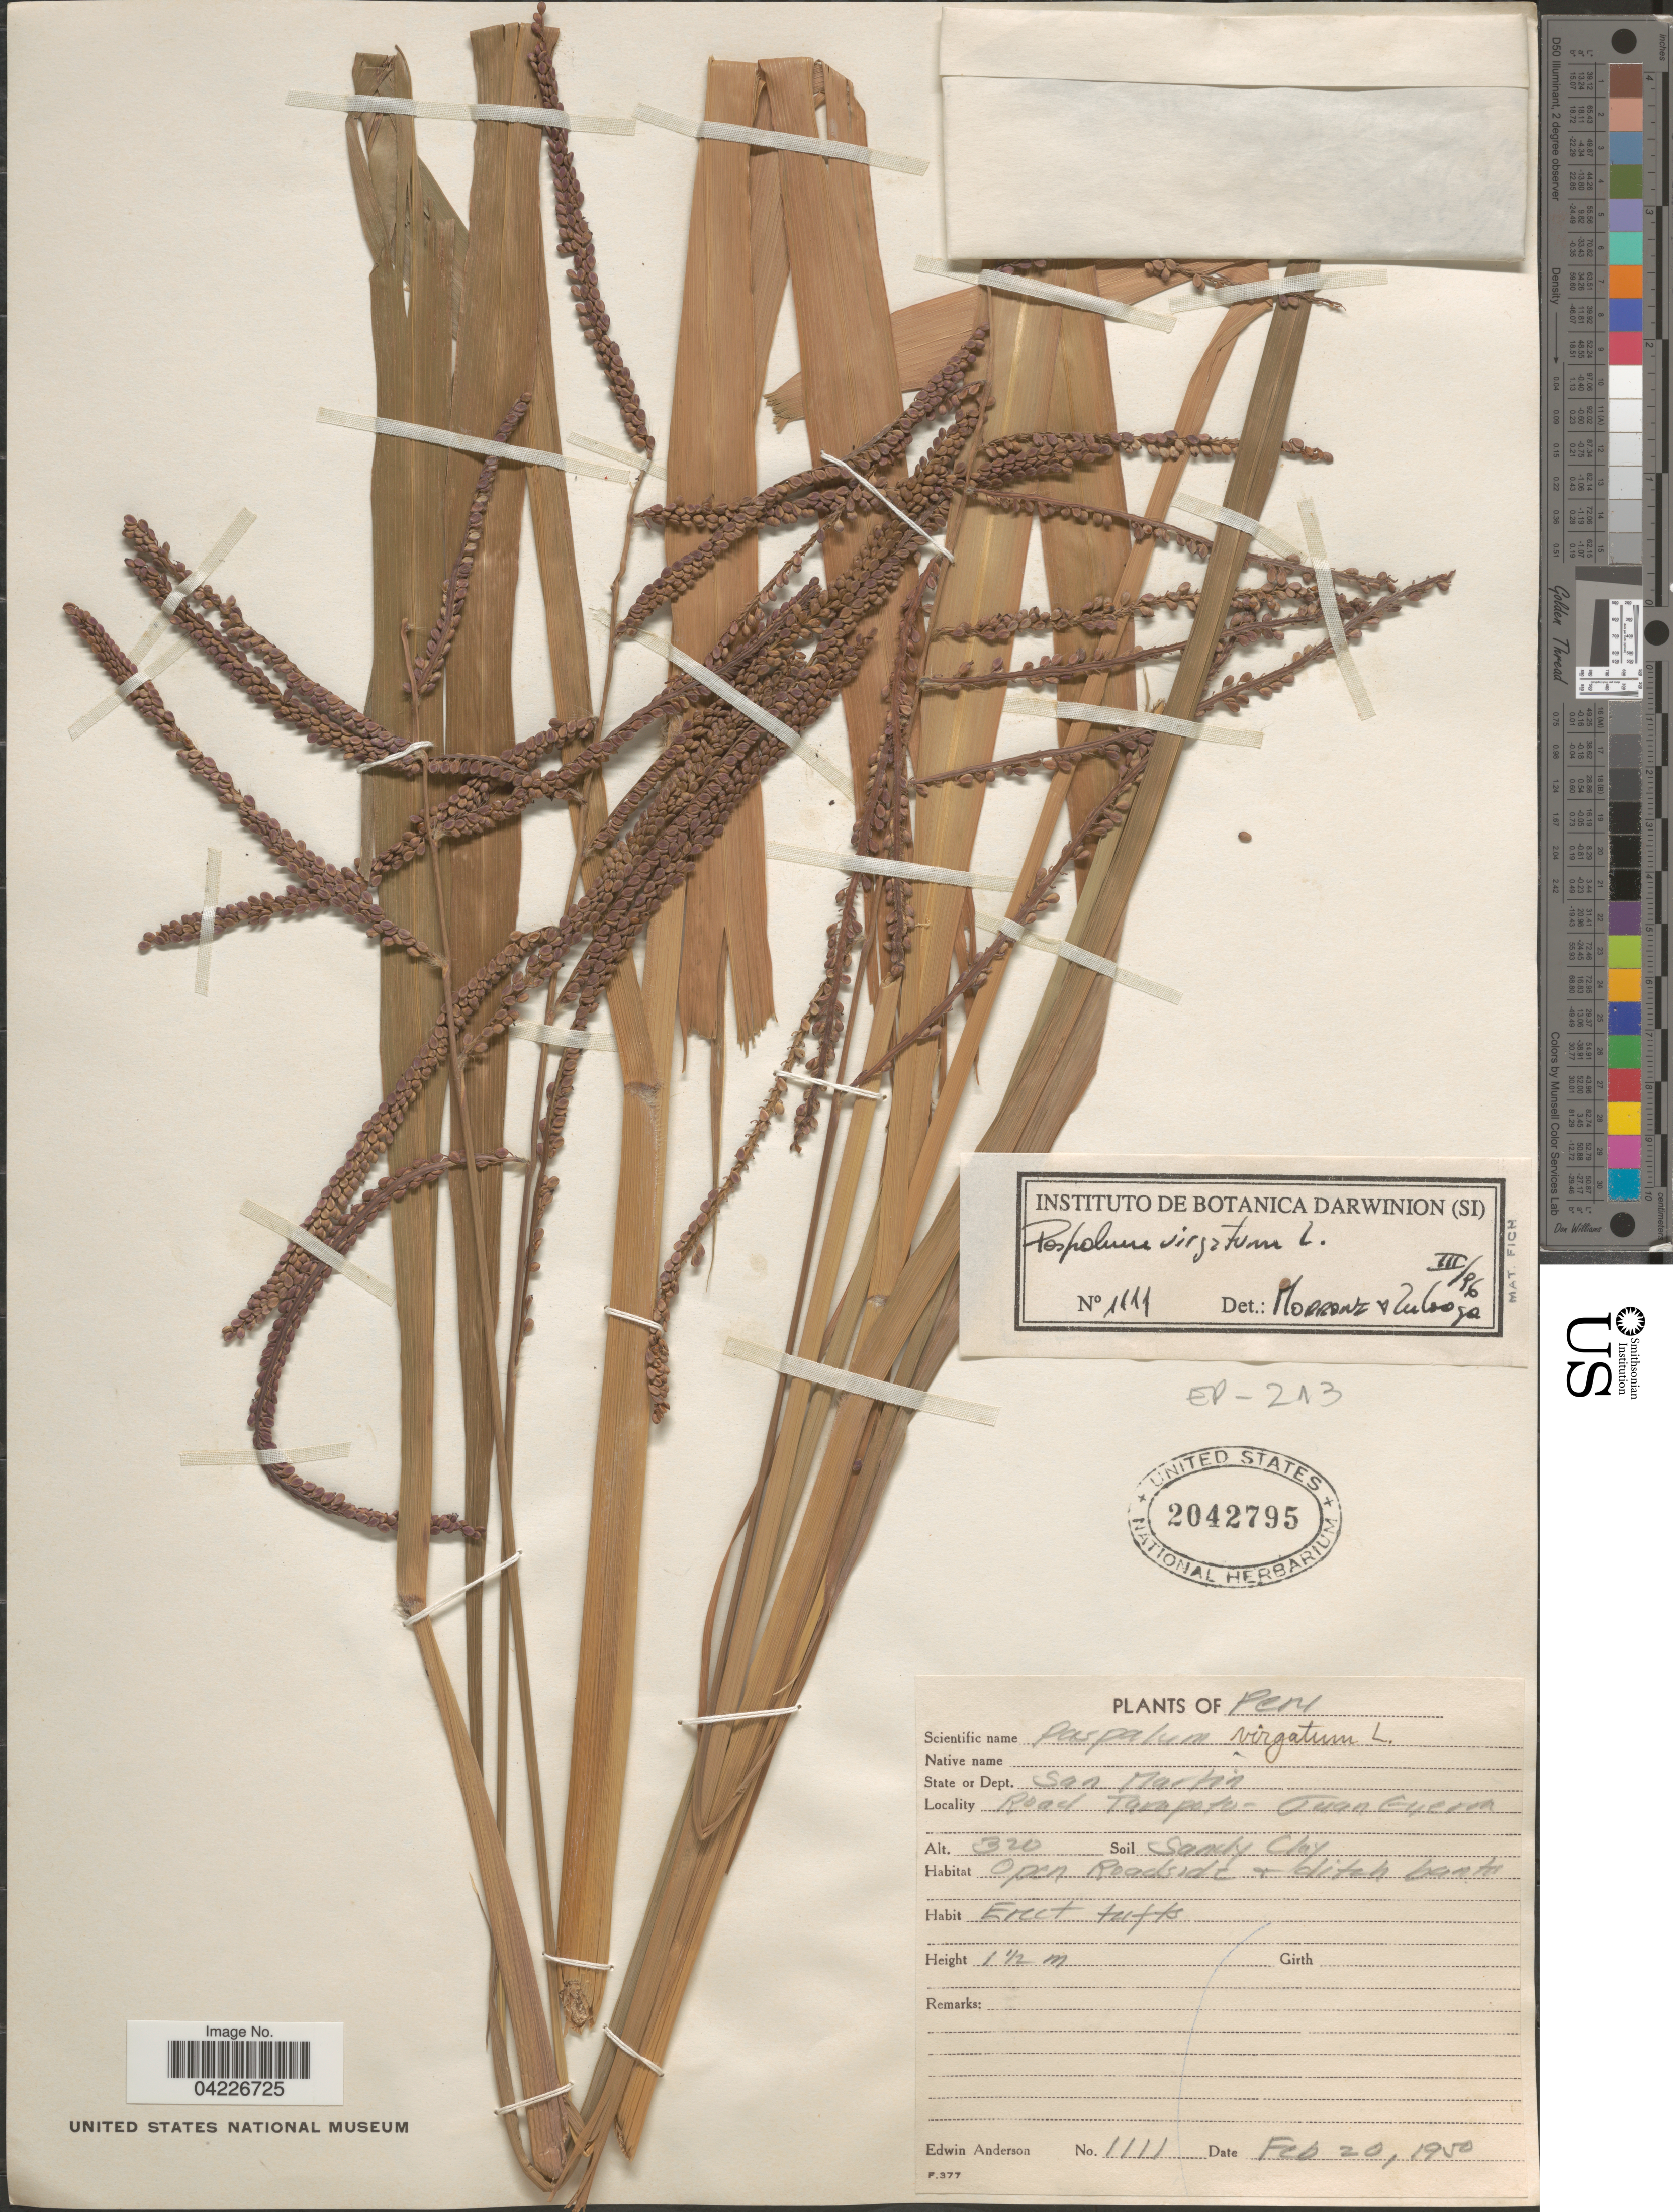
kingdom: Plantae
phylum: Tracheophyta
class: Liliopsida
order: Poales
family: Poaceae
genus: Paspalum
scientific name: Paspalum virgatum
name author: L.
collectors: E. Anderson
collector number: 1111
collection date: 1950-02-20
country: Peru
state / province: San Martín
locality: State or Dept. San Martin. Road Tarapoto - Juan Guerin.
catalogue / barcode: US 2042795